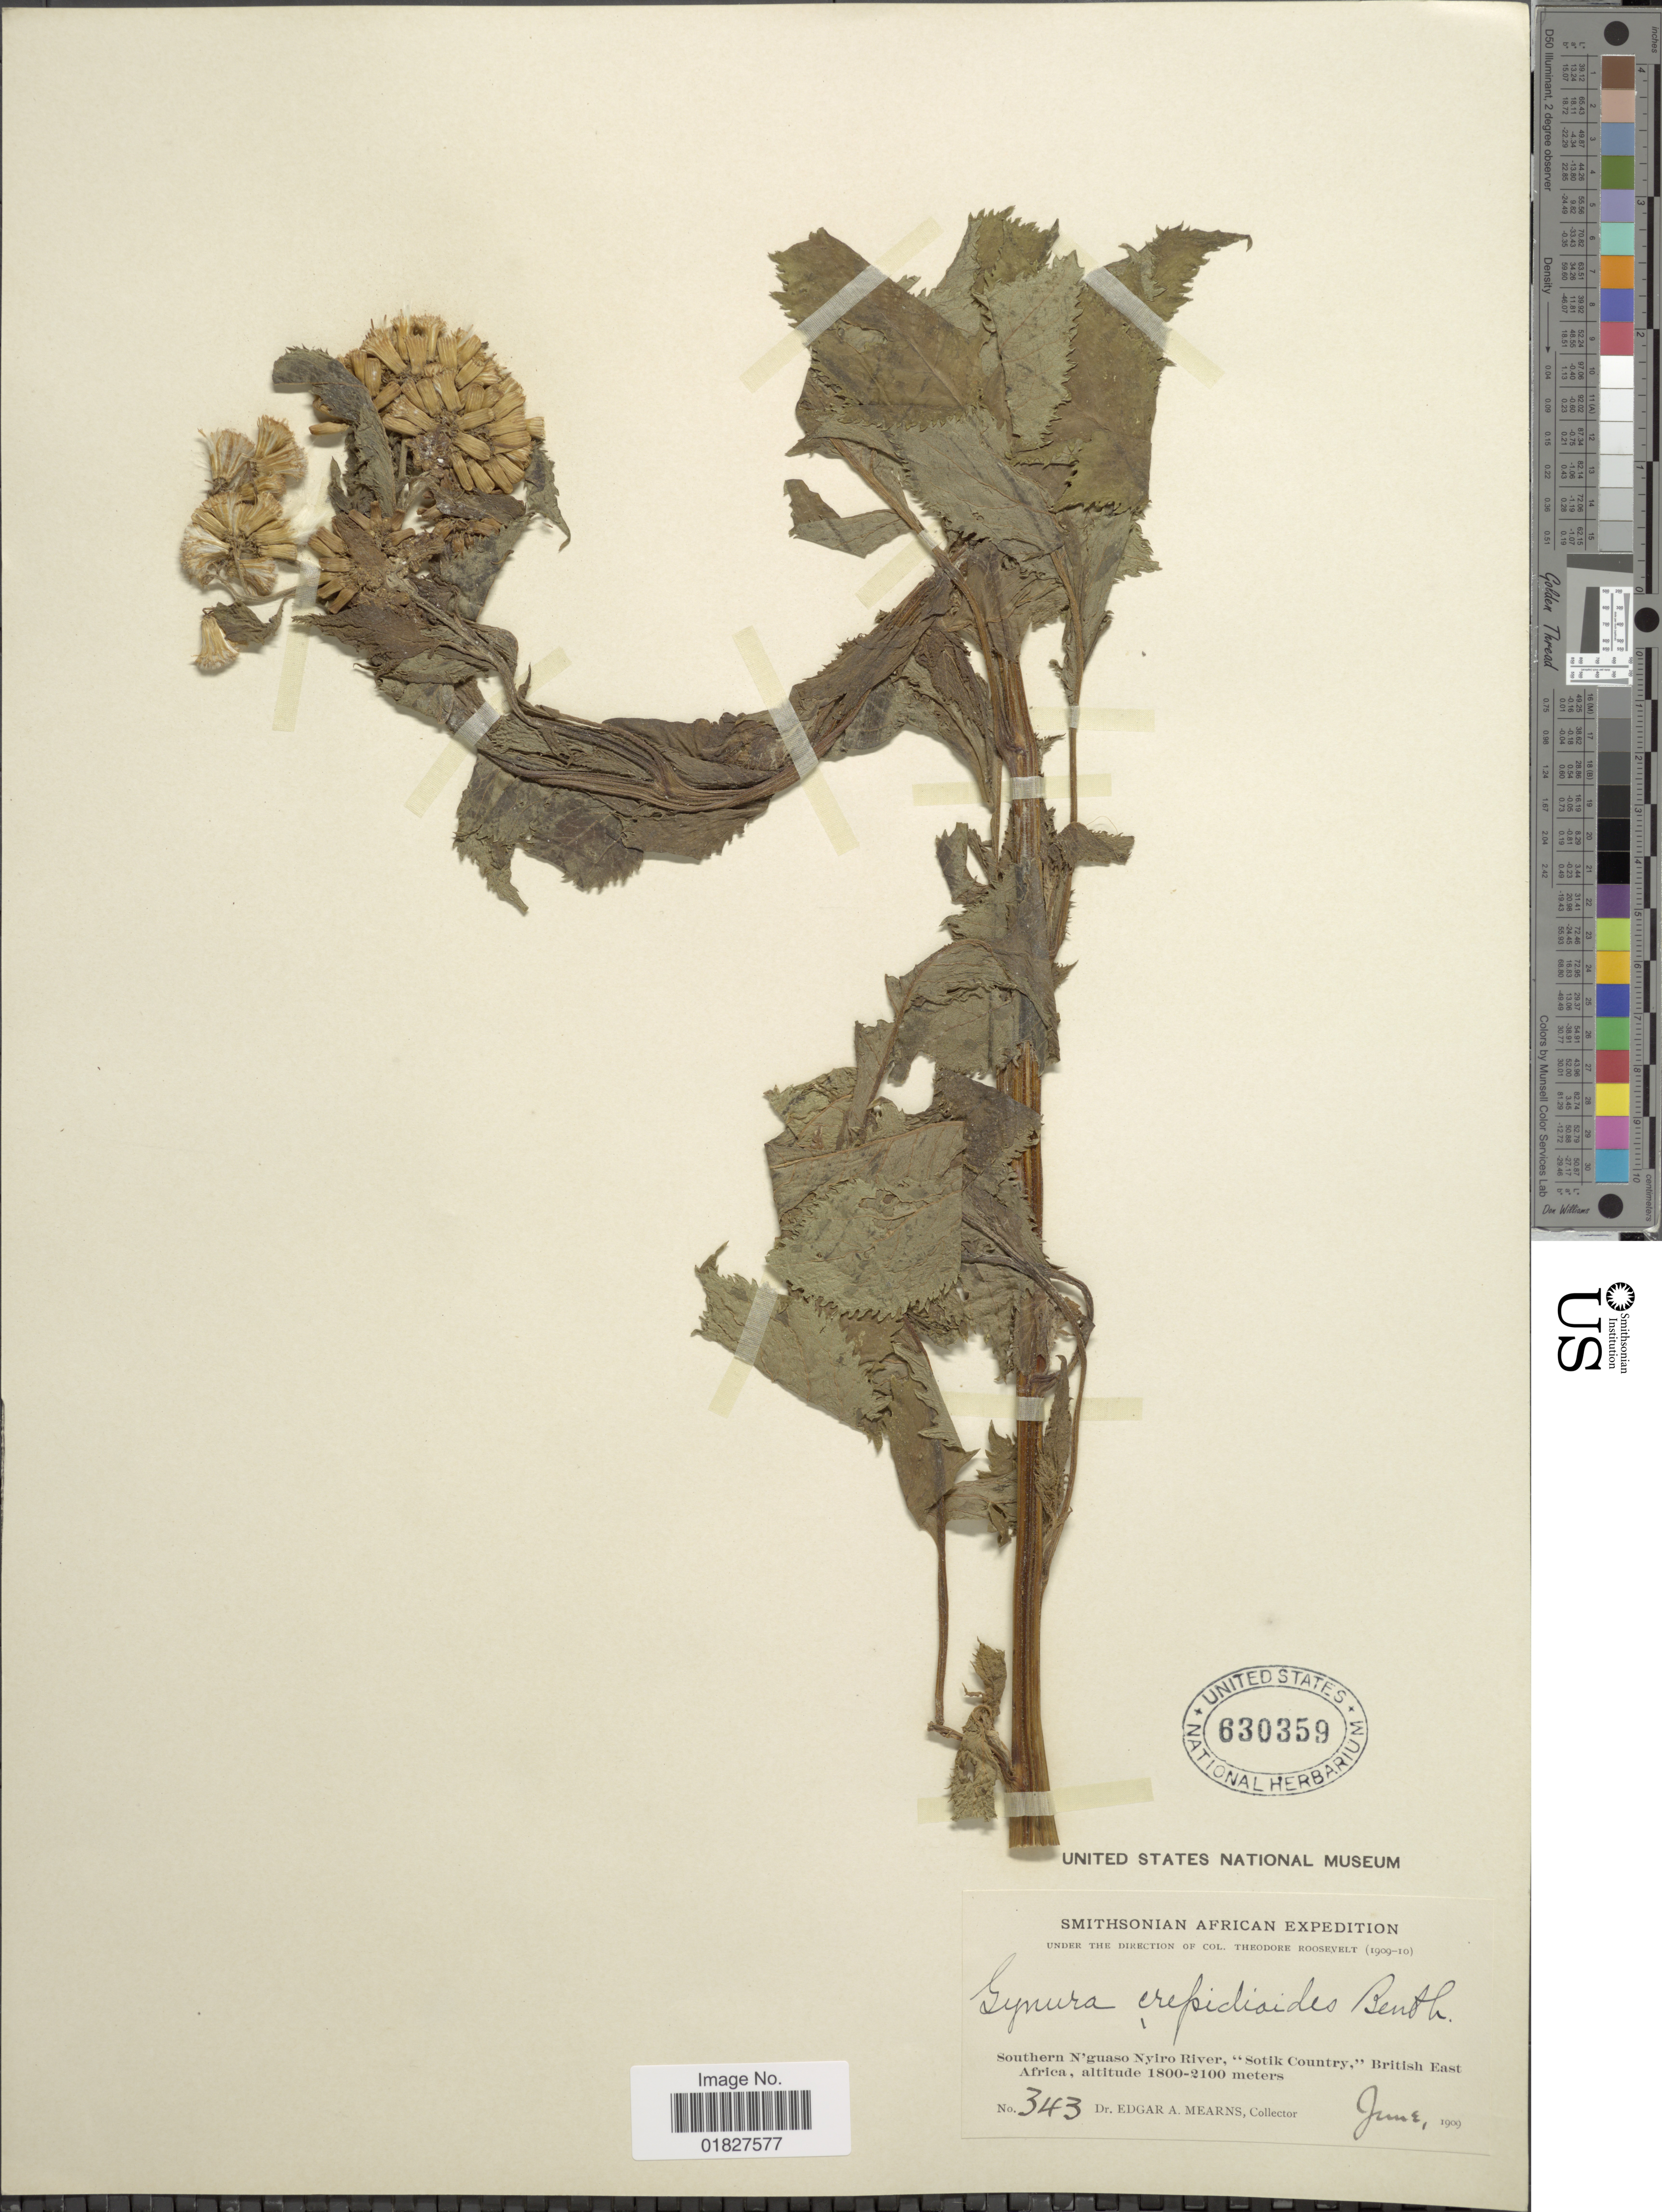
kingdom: Plantae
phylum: Tracheophyta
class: Magnoliopsida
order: Asterales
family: Asteraceae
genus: Crassocephalum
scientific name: Crassocephalum crepidioides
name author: (Benth.) S. Moore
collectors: E. A. Mearns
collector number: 343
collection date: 1909-06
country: Kenya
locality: Southern N'guaso Nyiro River, Sotik Country, British East Africa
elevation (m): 1800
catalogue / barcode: US 630359